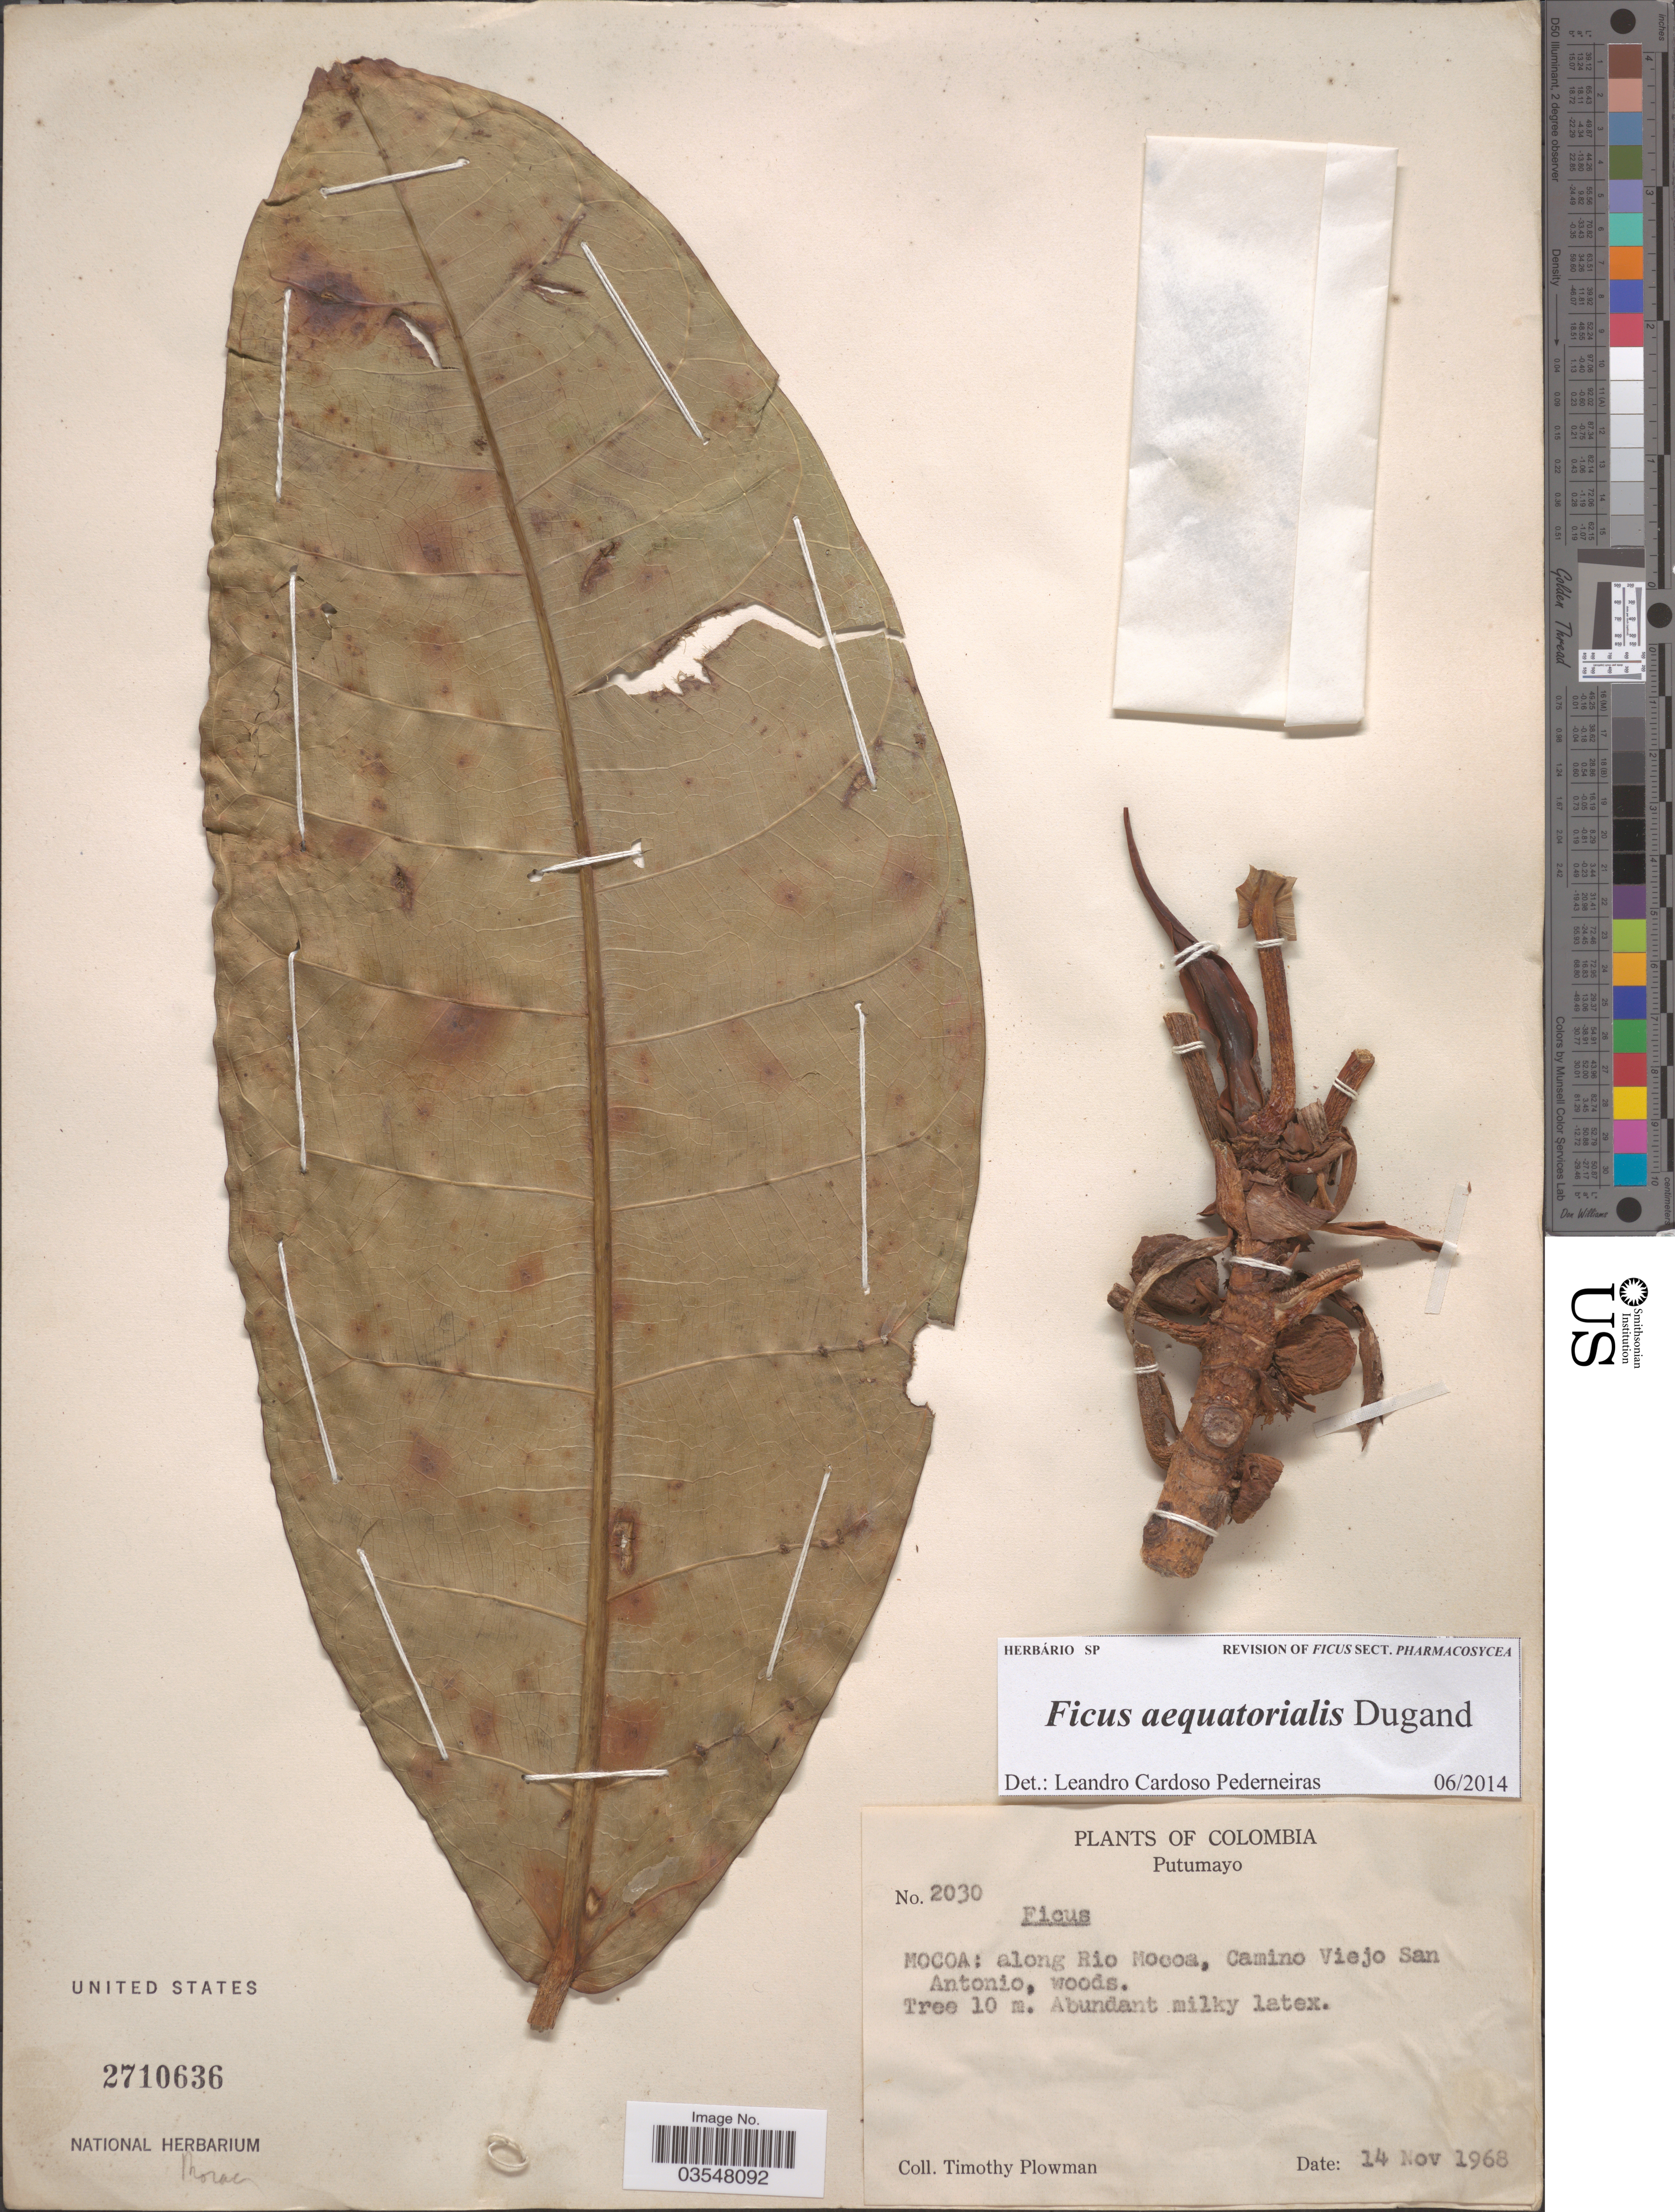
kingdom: Plantae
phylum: Tracheophyta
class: Magnoliopsida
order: Rosales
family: Moraceae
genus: Ficus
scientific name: Ficus aequatorialis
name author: Dugand G.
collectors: T. Plowman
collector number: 2030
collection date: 1968-11-14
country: Colombia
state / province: Putumayo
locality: Mocoa: along Rio Mocoa, Camino Viejo San Antonio.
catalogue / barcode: US 2710636